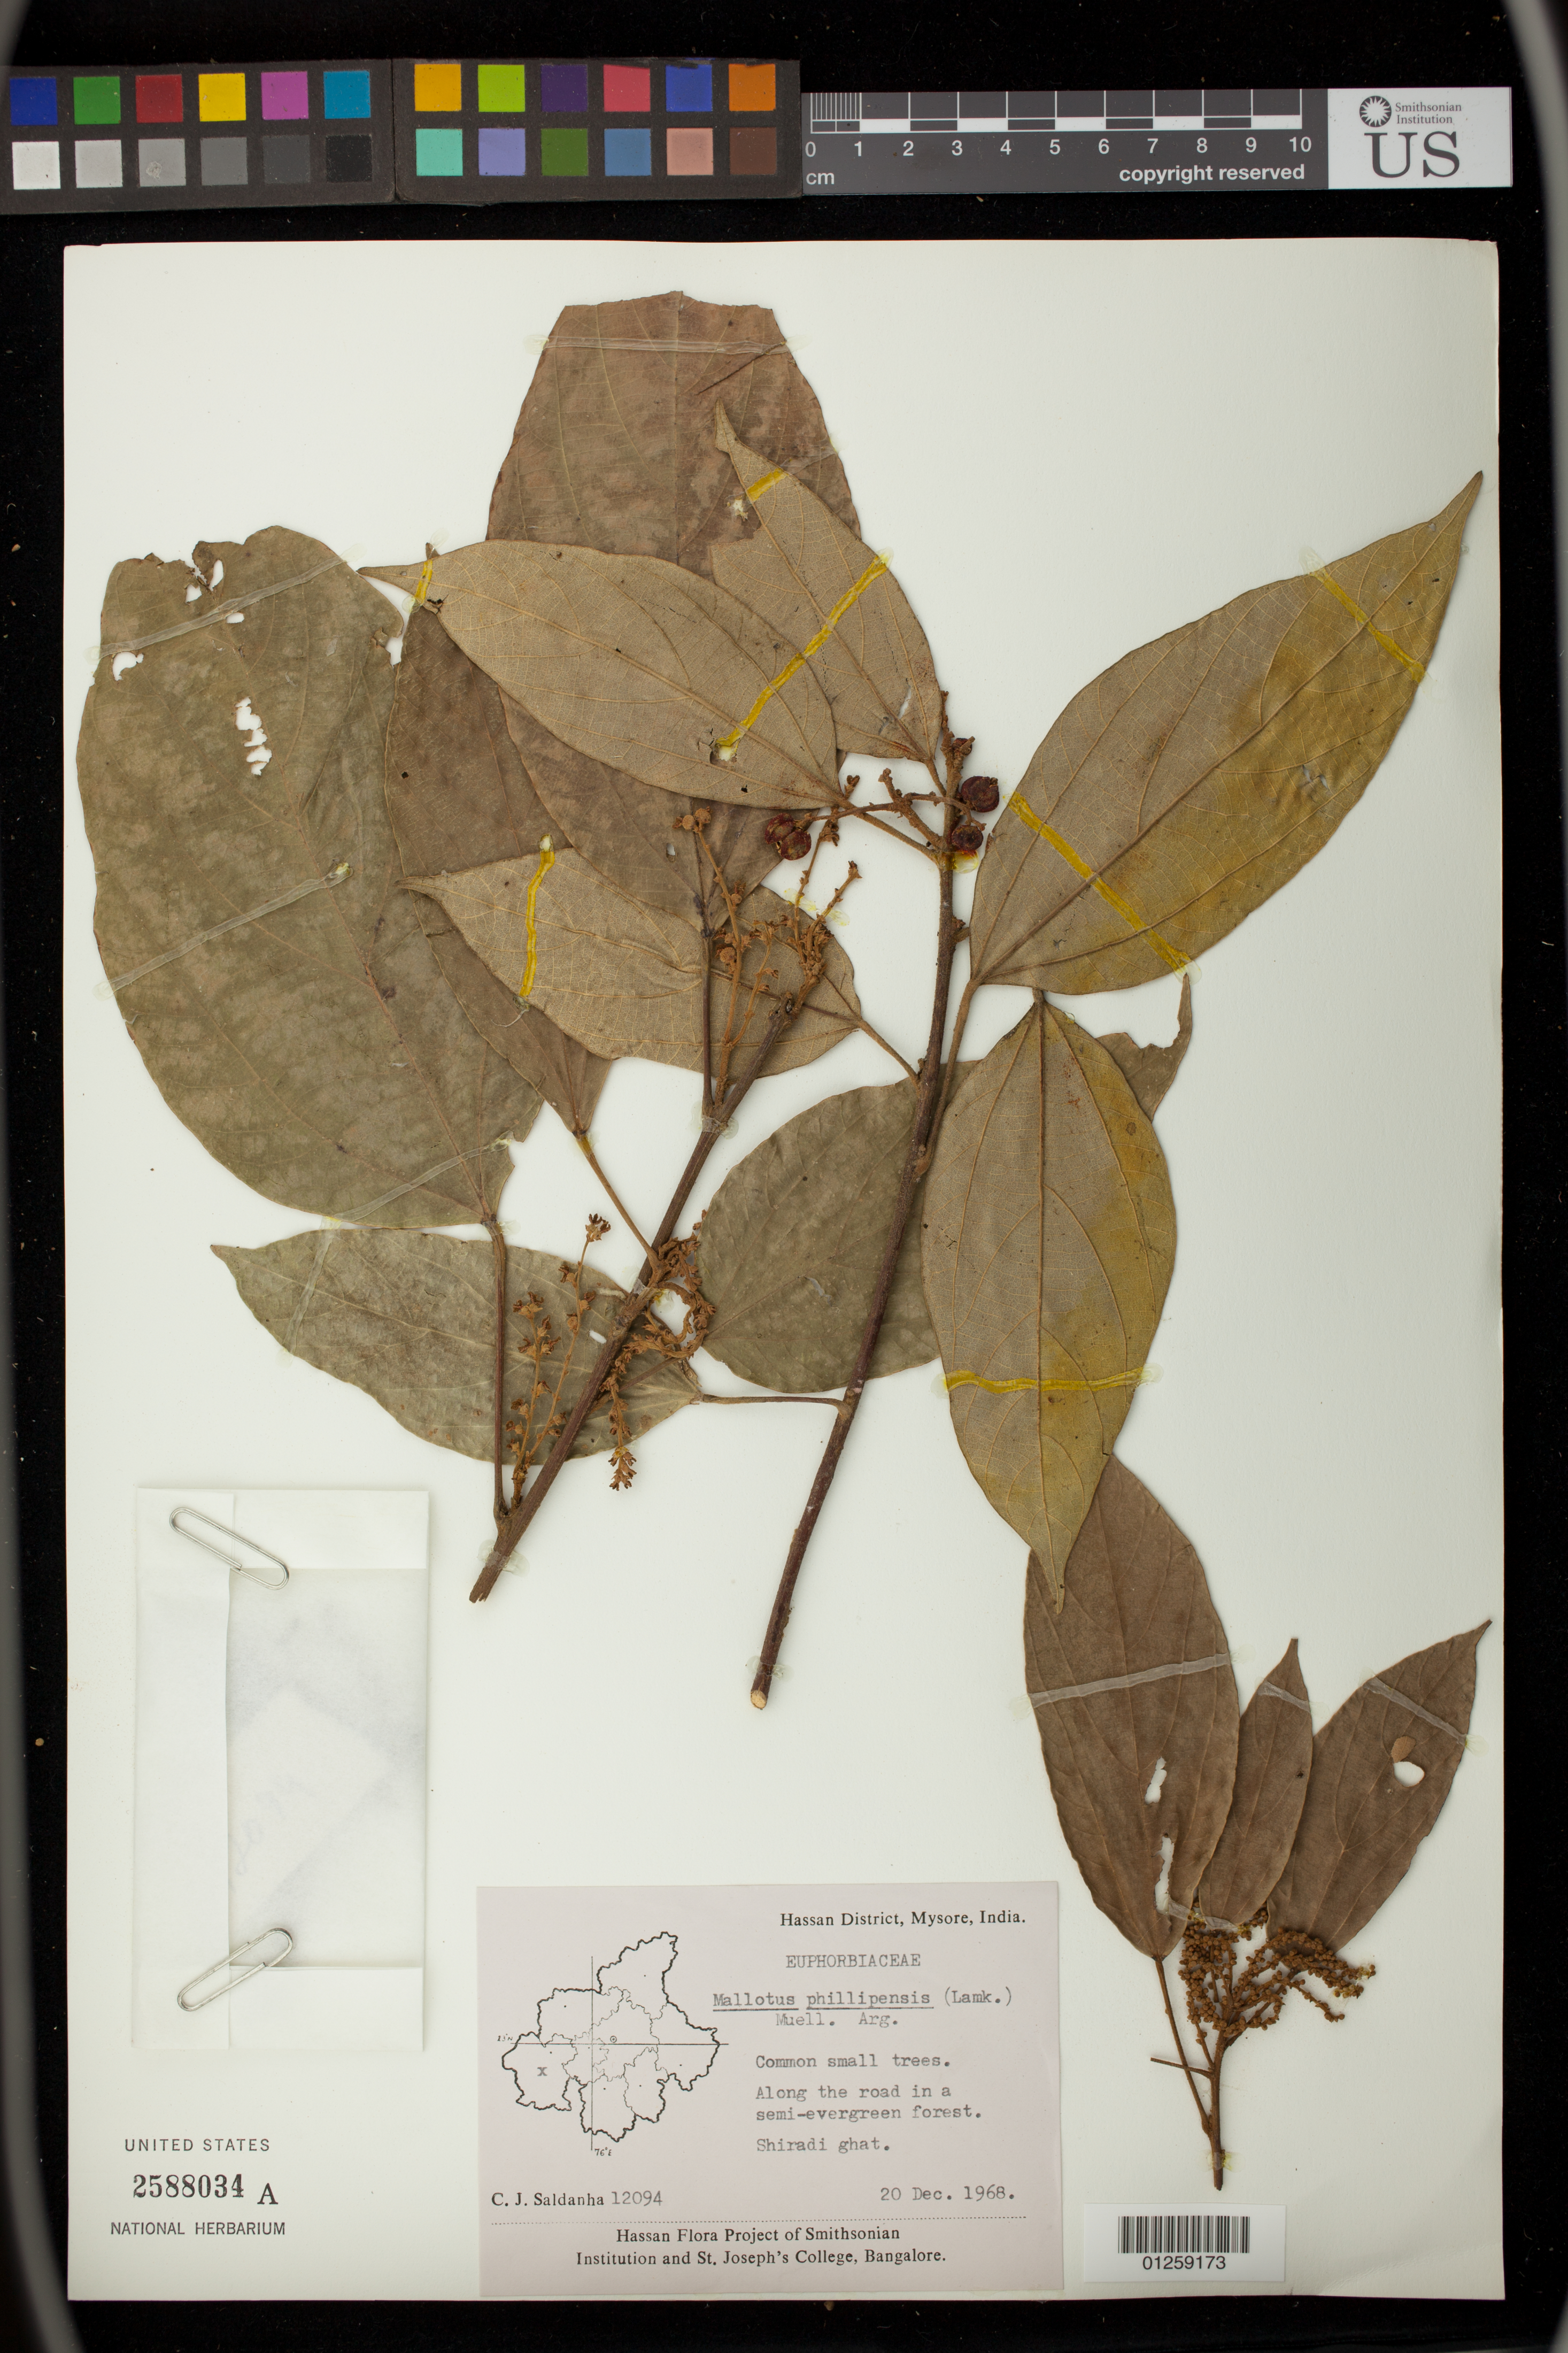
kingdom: Plantae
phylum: Tracheophyta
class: Magnoliopsida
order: Malpighiales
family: Euphorbiaceae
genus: Mallotus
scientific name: Mallotus philippensis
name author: (Lam.) Müll. Arg.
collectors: C. J. Saldanha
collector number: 12094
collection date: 1968-12-20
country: India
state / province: Karnataka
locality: Hassan District, Mysore.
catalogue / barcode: US 2588034A